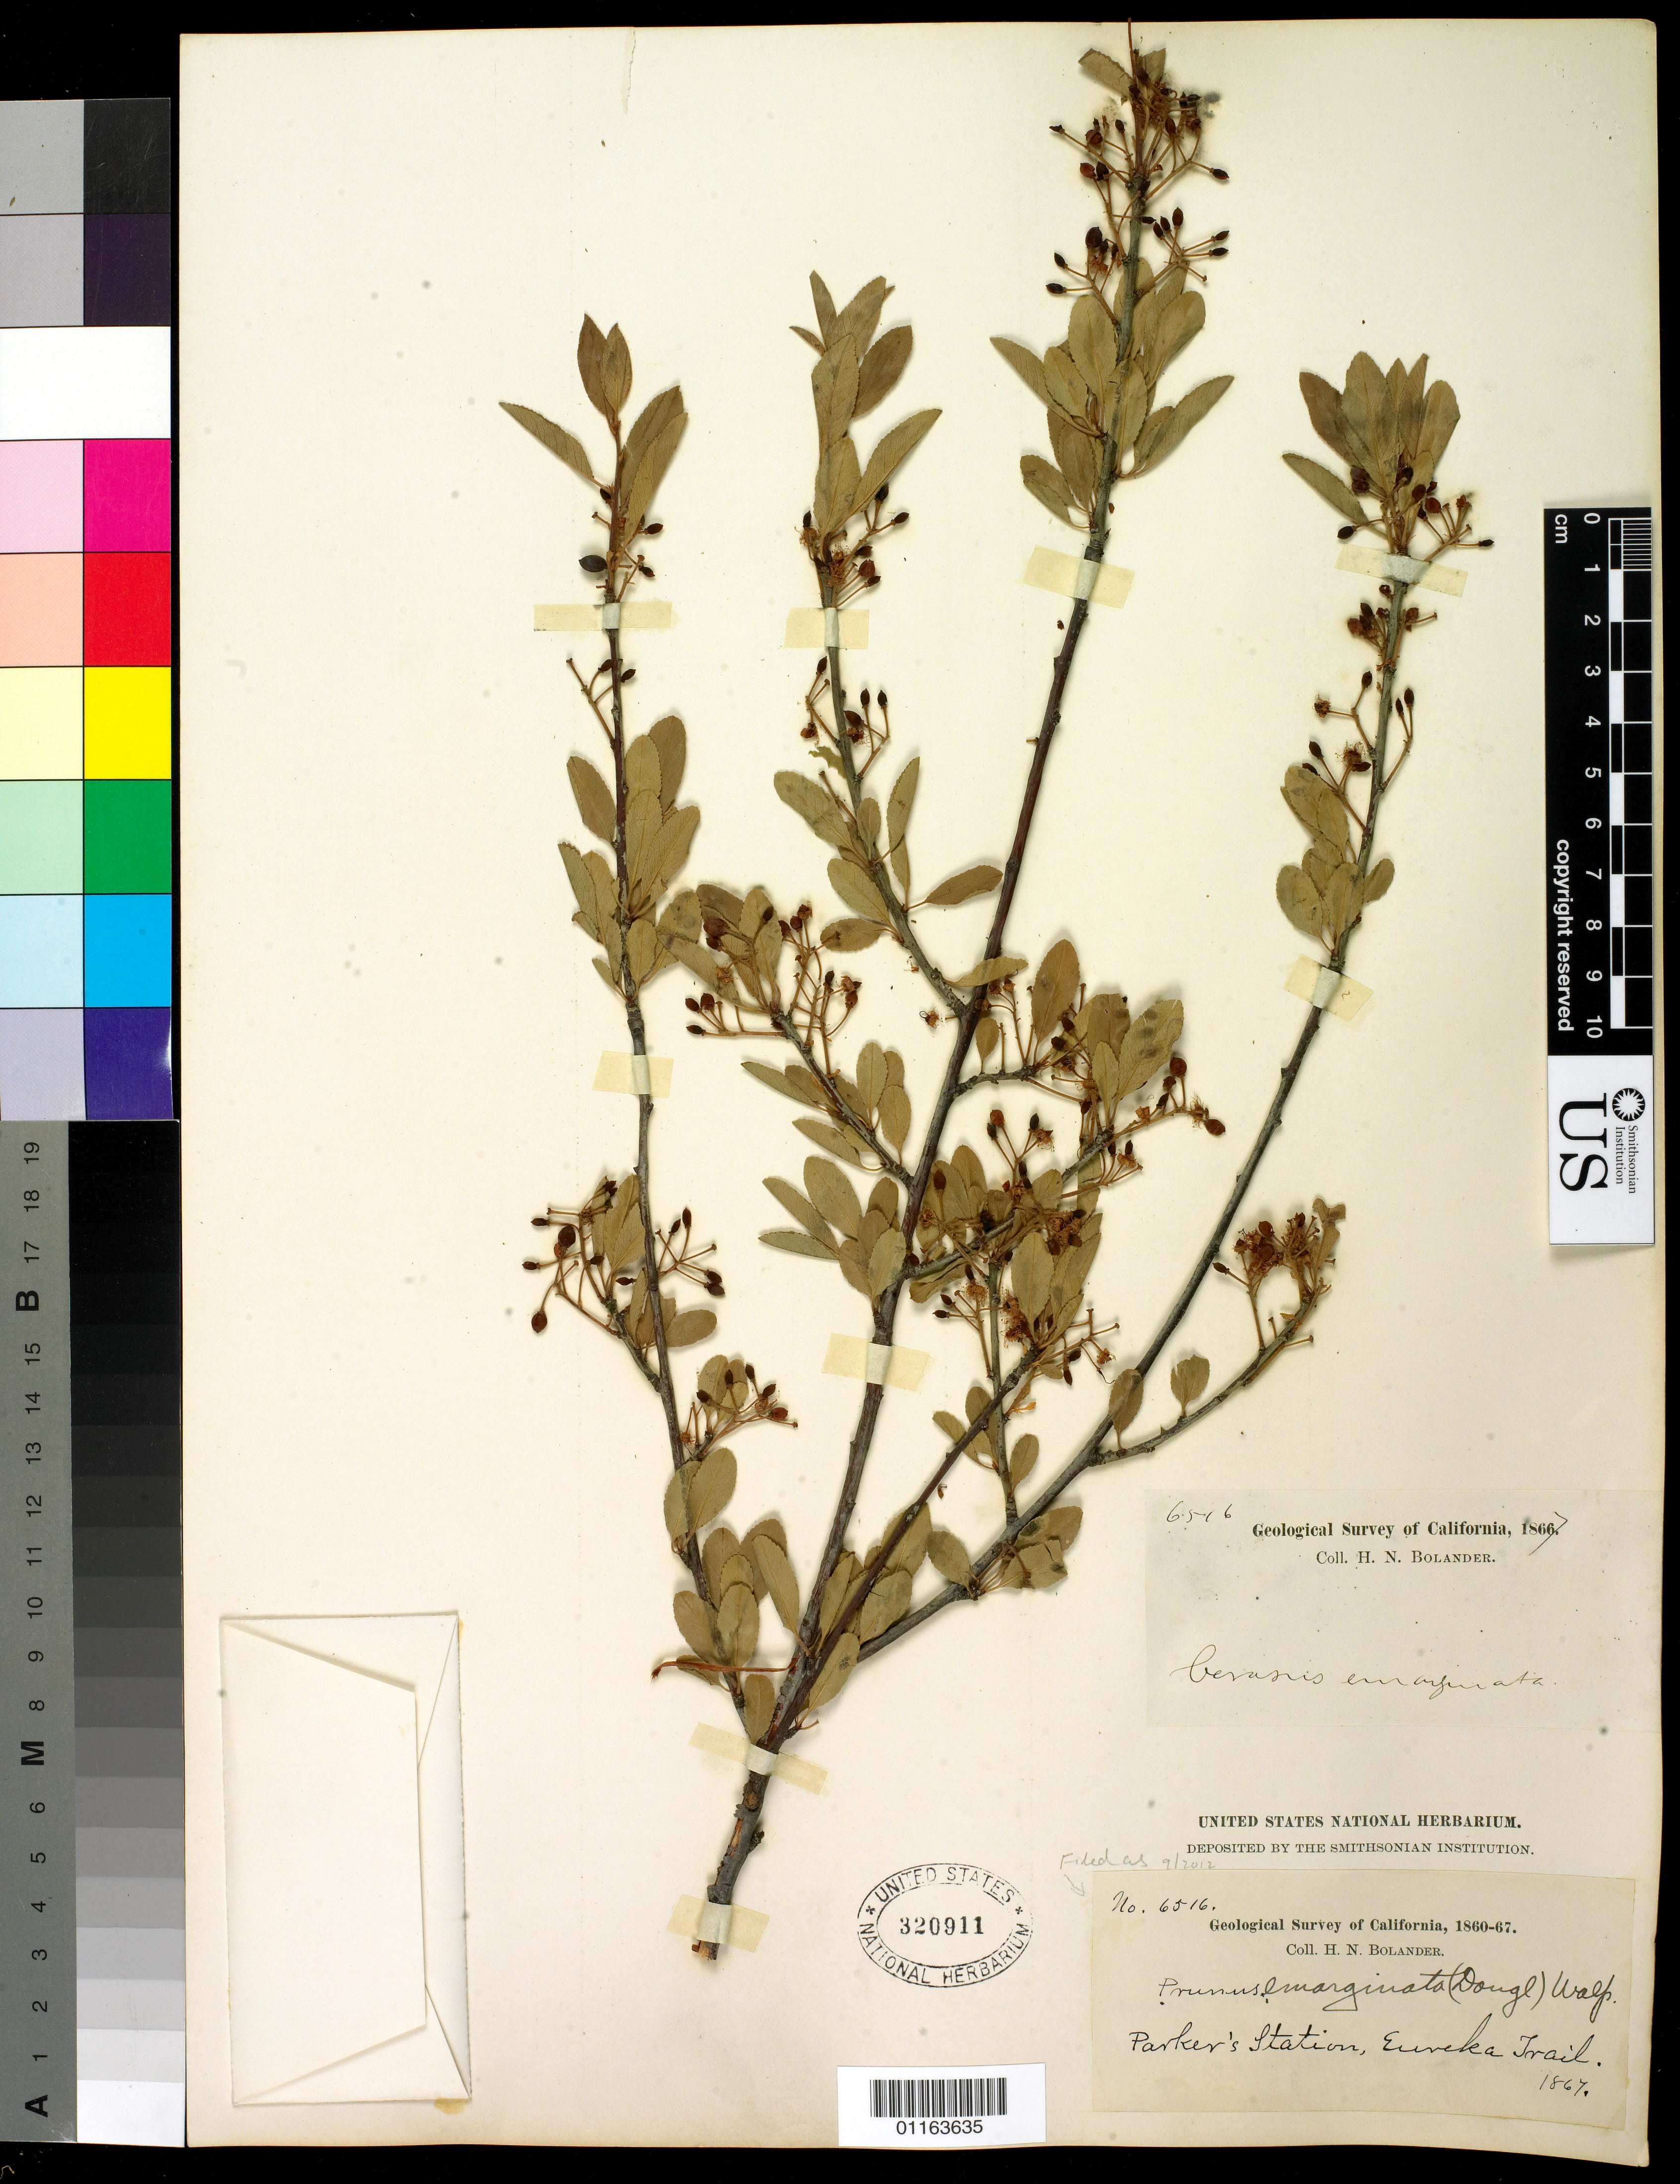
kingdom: Plantae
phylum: Tracheophyta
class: Magnoliopsida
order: Rosales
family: Rosaceae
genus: Prunus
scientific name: Prunus emarginata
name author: (Douglas ex Hook.) Eaton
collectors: H. Bolander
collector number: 6516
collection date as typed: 1867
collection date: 1867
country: United States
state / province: California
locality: Parker's Station, Eureka Trail.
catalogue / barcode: US 320911